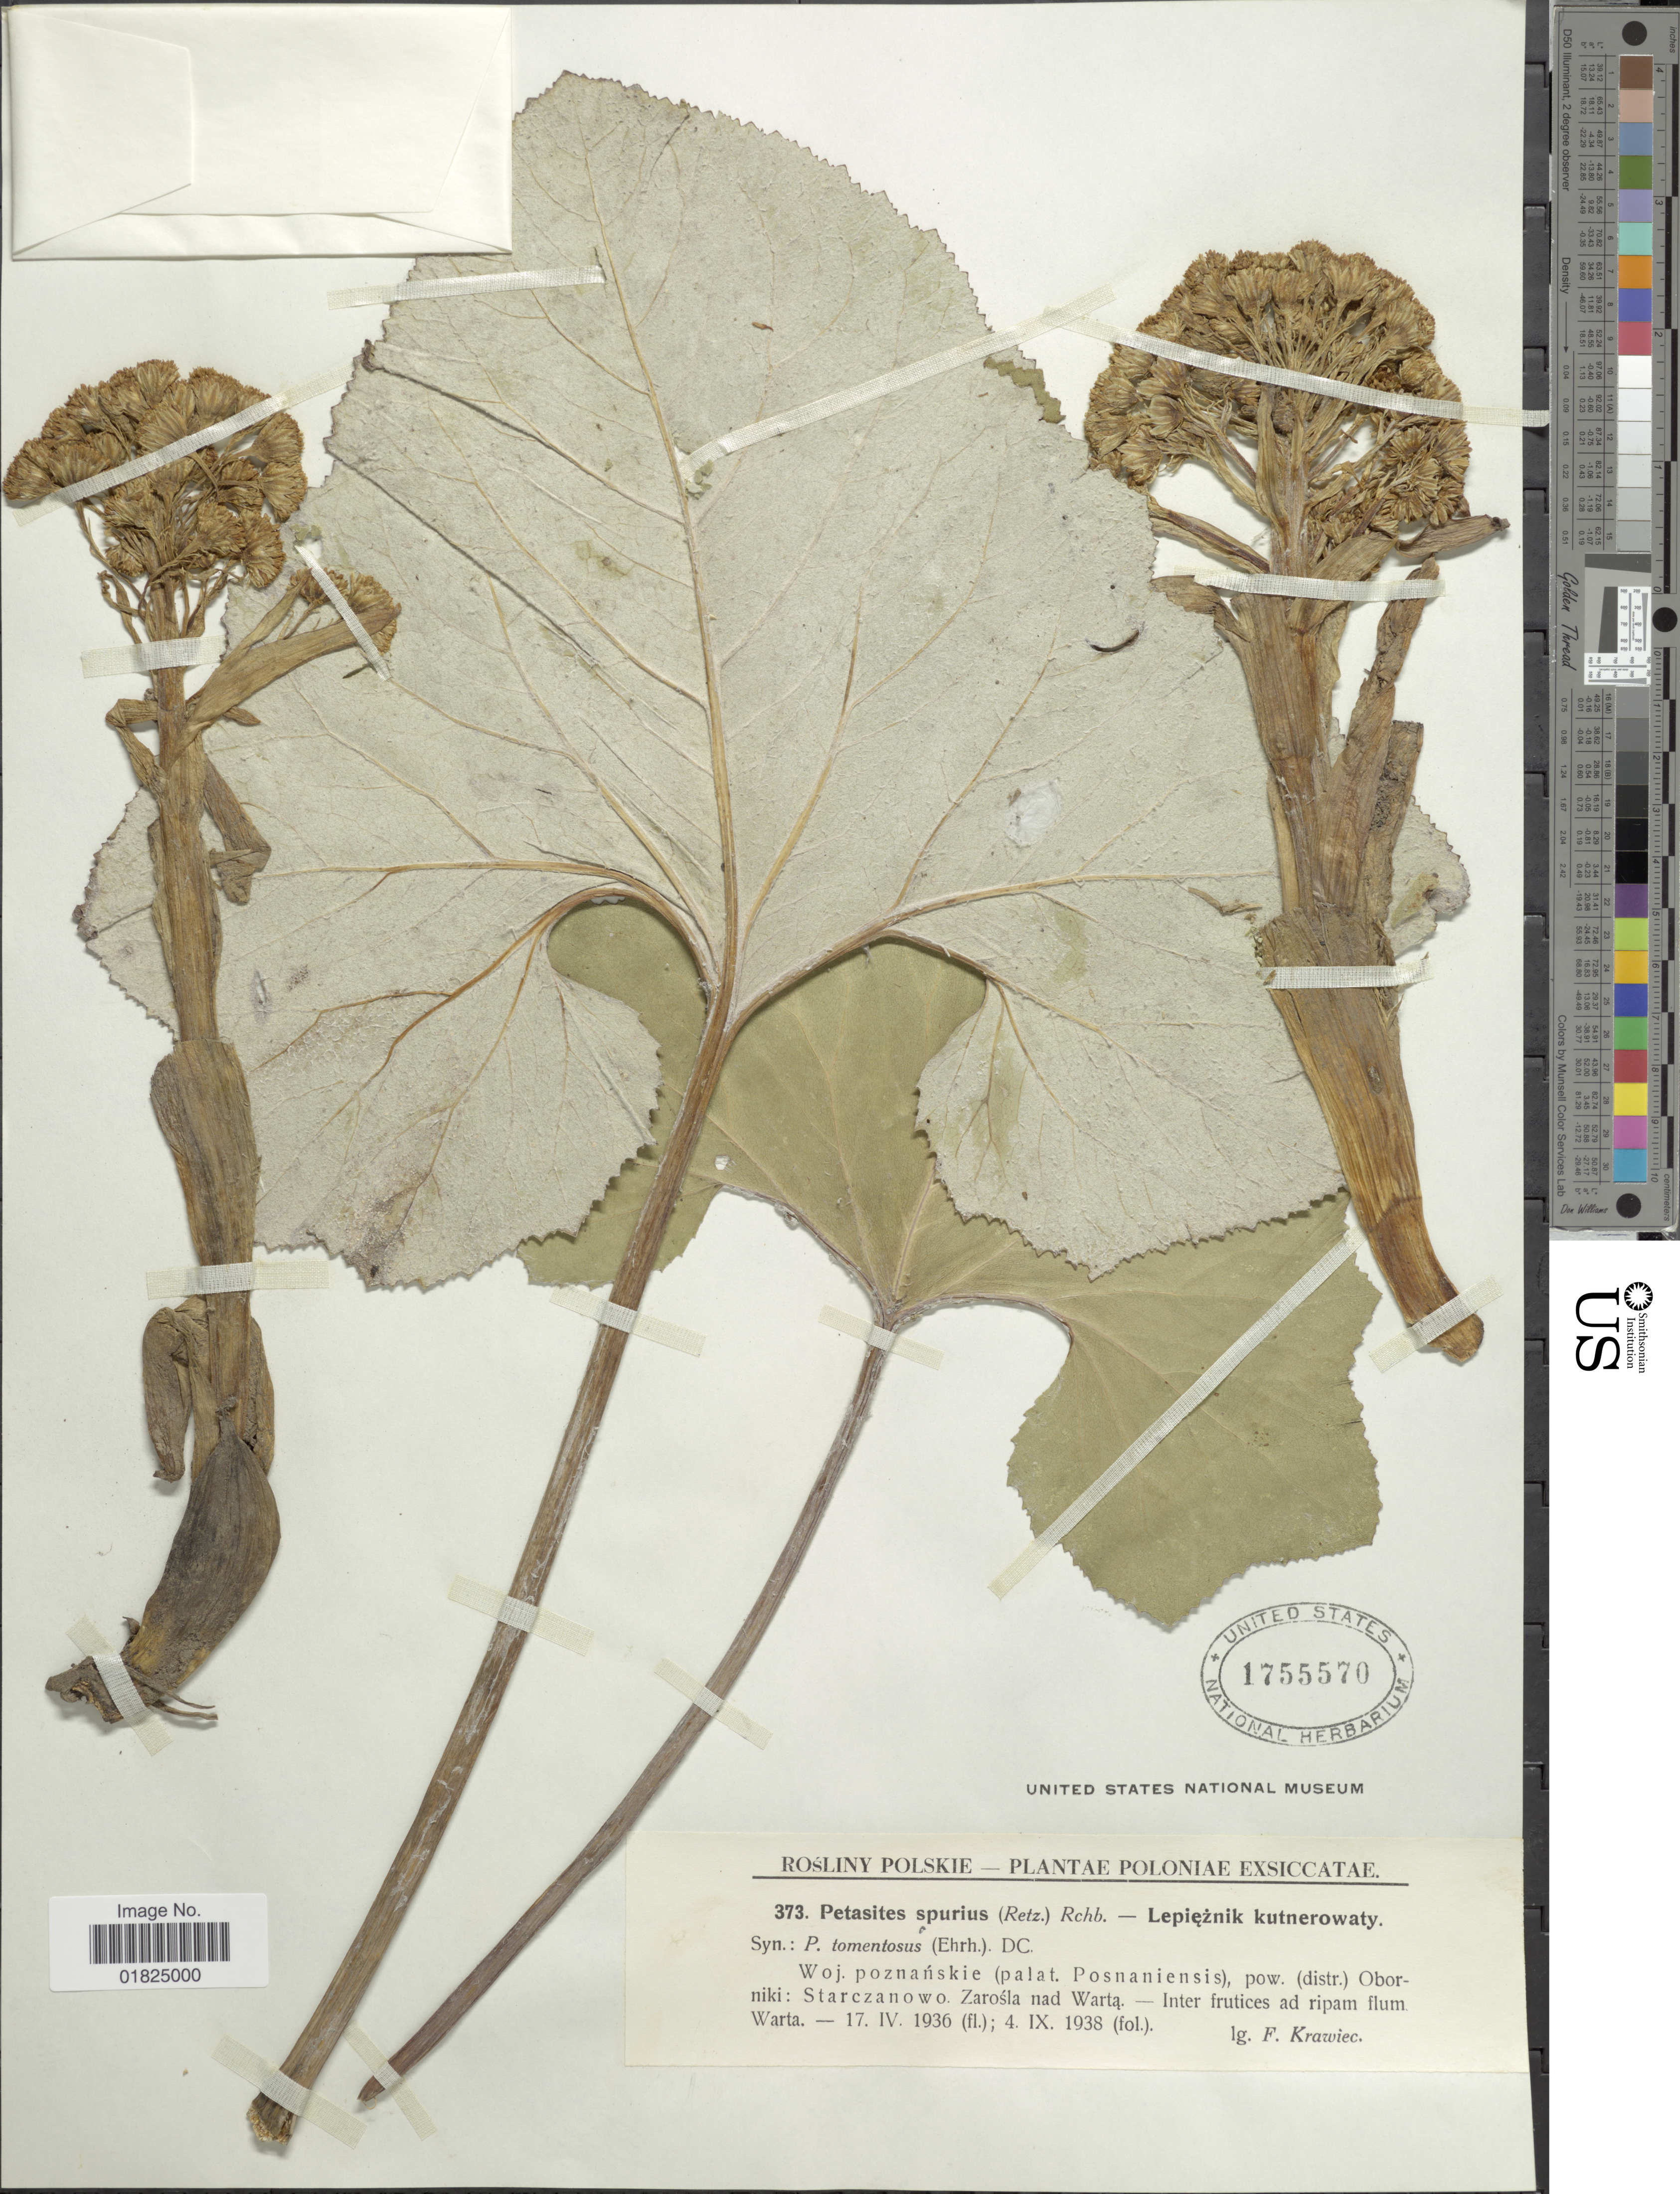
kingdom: Plantae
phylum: Tracheophyta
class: Magnoliopsida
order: Asterales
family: Asteraceae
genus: Petasites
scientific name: Petasites spurius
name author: (Retz.) Rchb.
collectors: F. Krawiec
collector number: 373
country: Poland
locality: Woj. poznanskie (palat. Posnaniensis), pow (distr) Oborniki: Starczanowo. Zarosla nad Warta - Inter frutices ad ripam flum Warta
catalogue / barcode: US 1755570